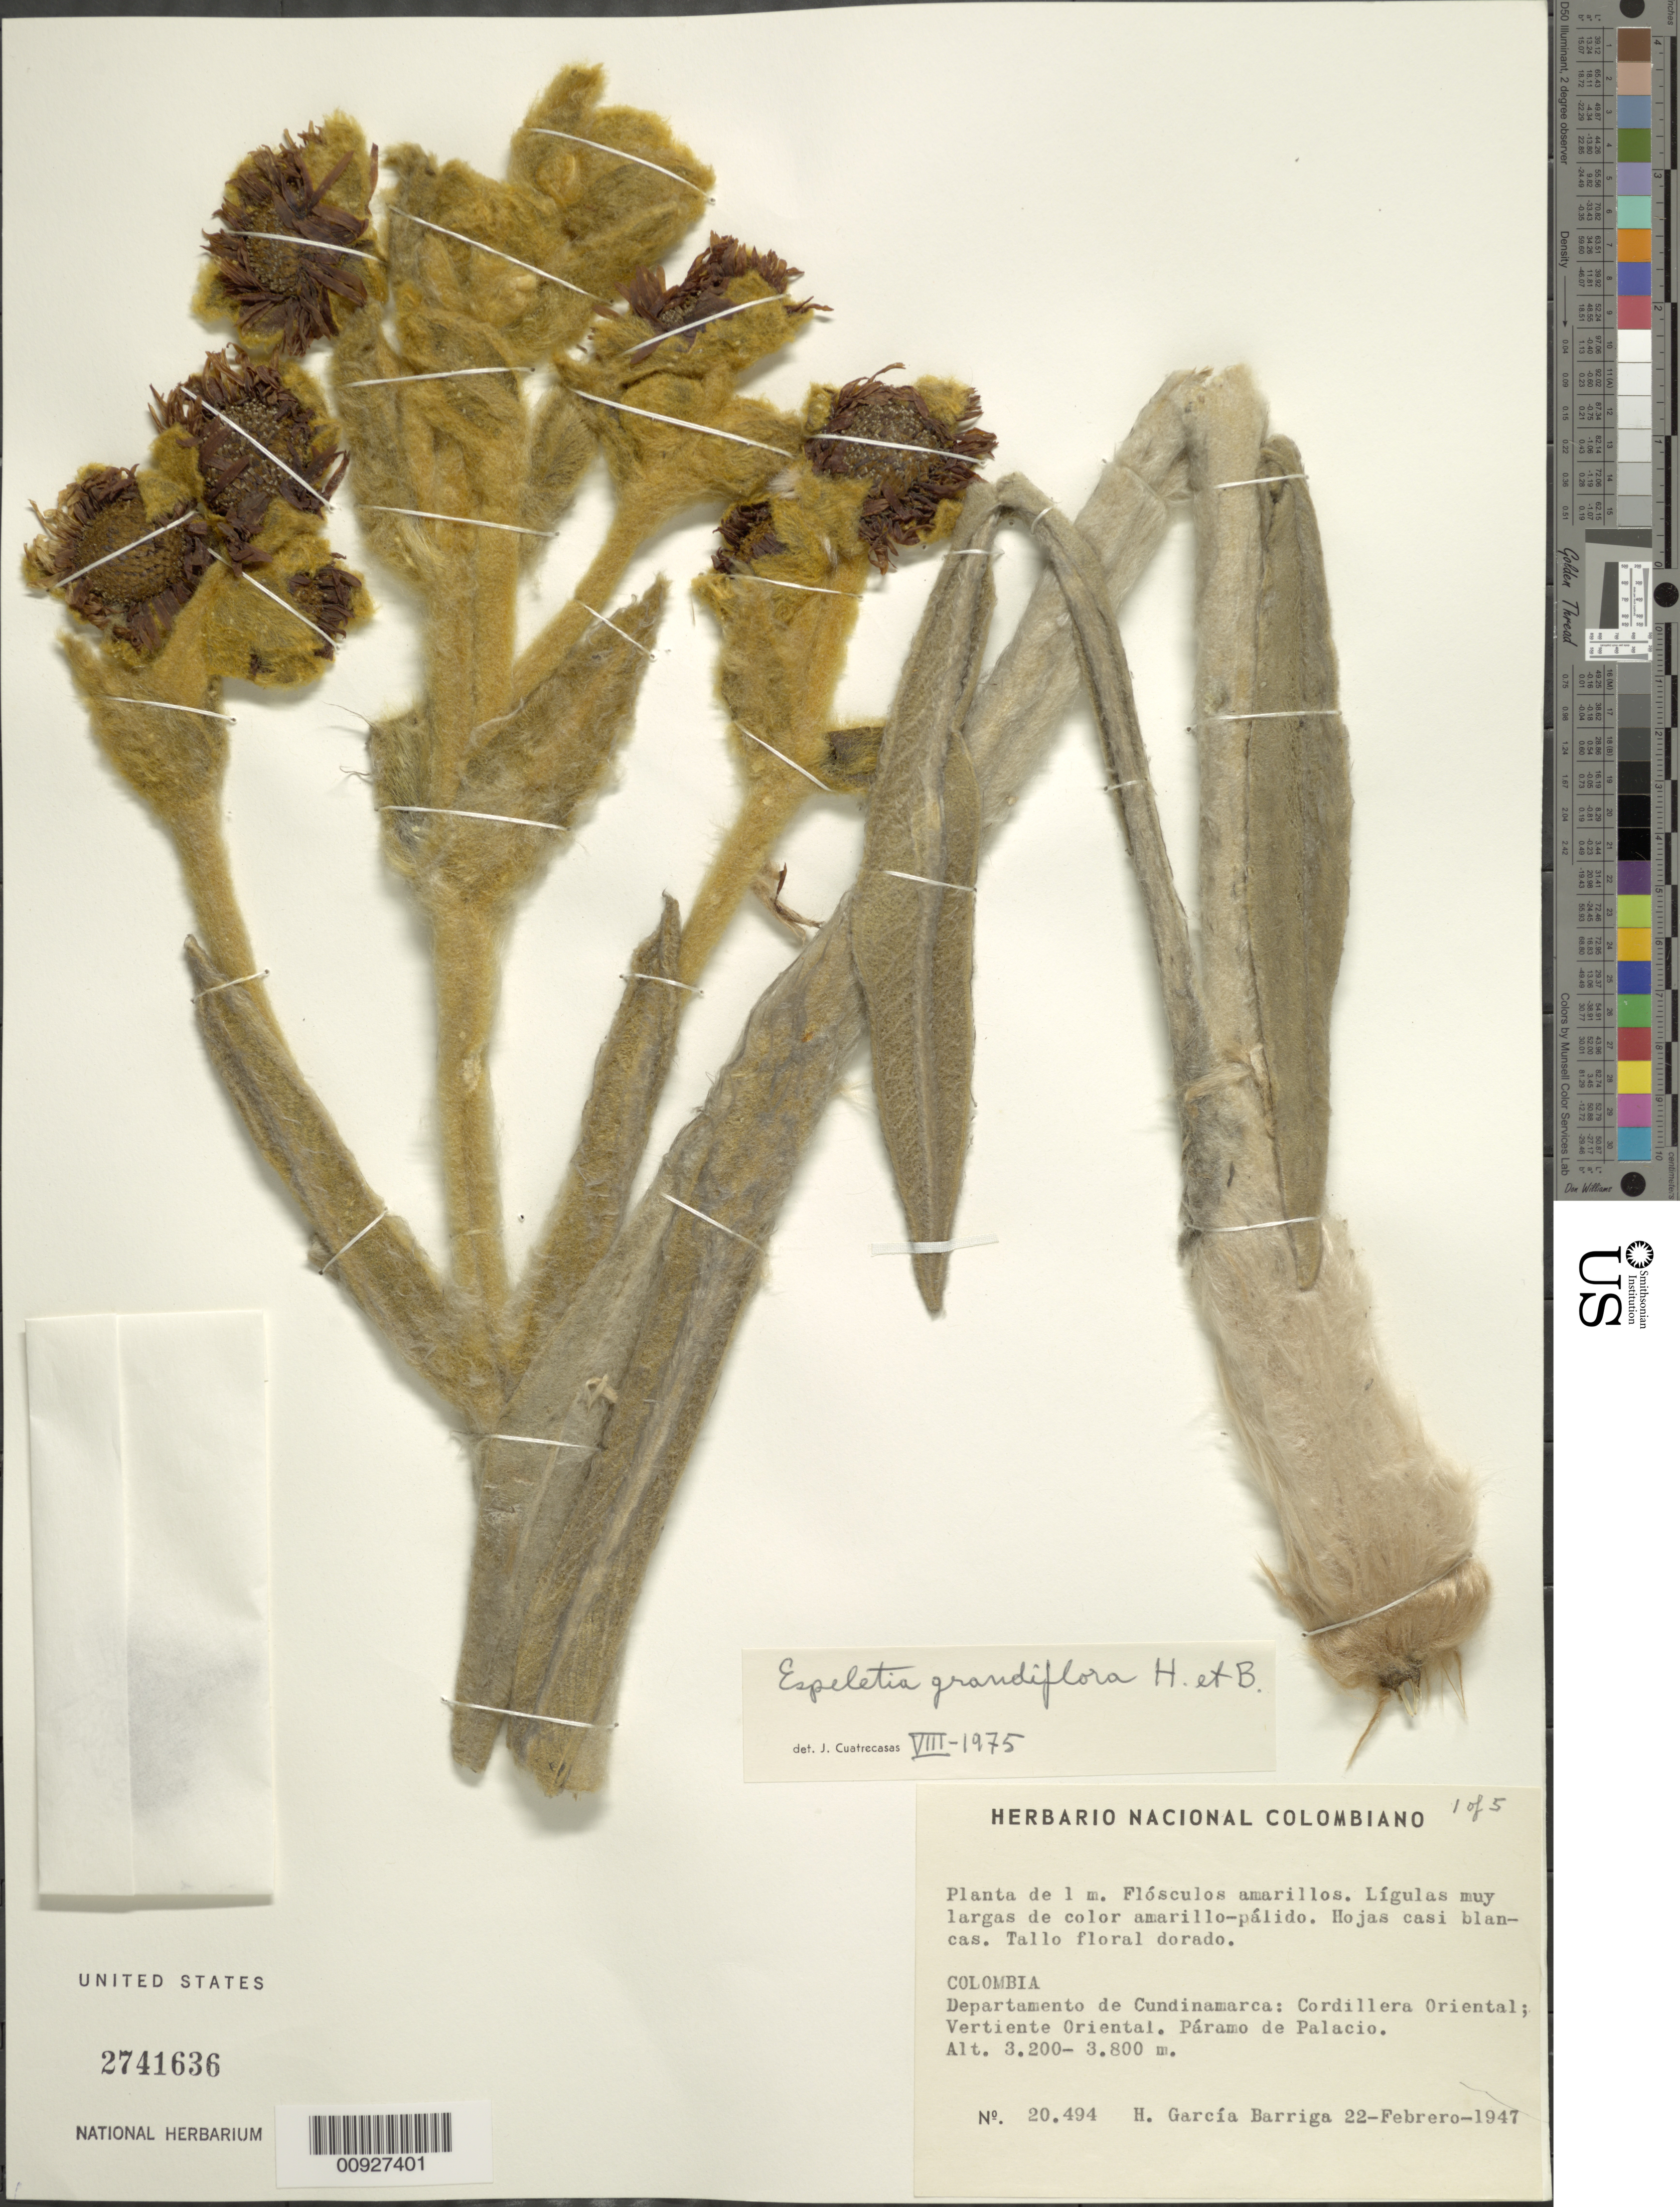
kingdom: Plantae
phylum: Tracheophyta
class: Magnoliopsida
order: Asterales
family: Asteraceae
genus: Espeletia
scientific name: Espeletia grandiflora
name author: Humb. & Bonpl.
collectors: H. García Barriga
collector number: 20494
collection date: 1947-02-22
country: Colombia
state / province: Cundinamarca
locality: Páramo de Palacio. Cordillera Oriental, vertiente Oriental, Páramo de Palacio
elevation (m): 3200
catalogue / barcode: US 2741636